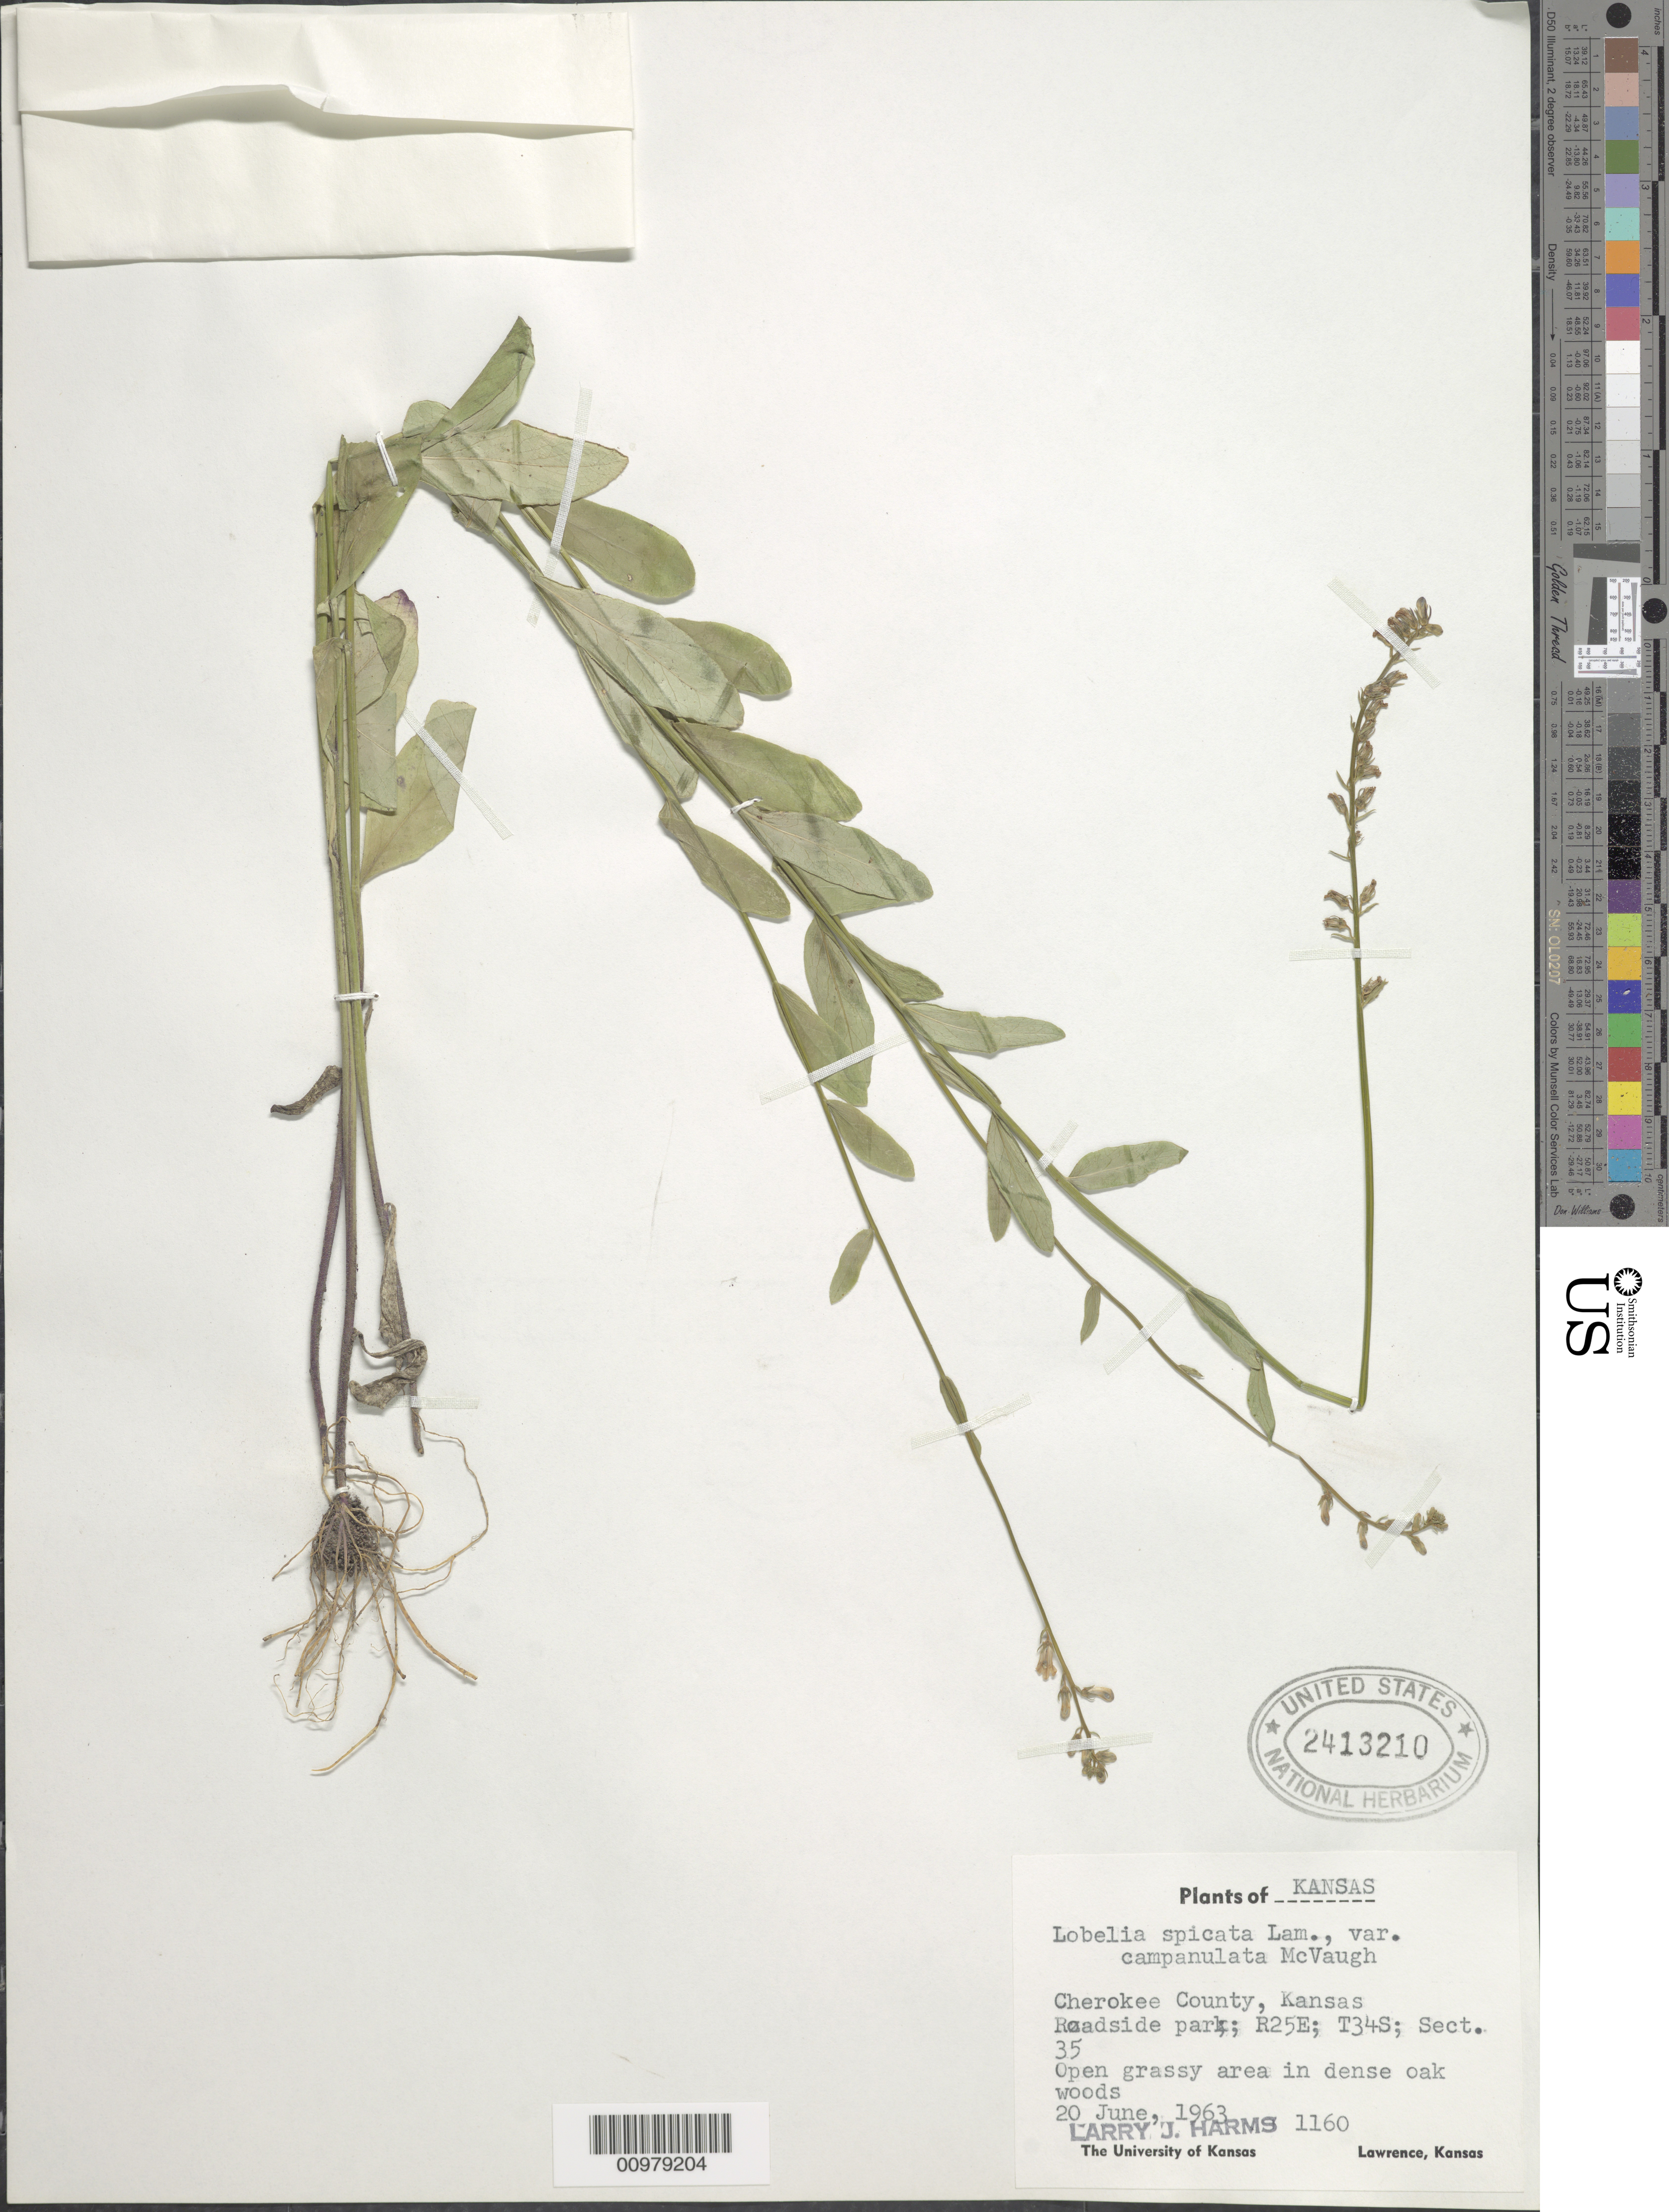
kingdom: Plantae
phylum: Tracheophyta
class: Magnoliopsida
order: Asterales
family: Campanulaceae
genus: Lobelia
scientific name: Lobelia spicata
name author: Lam.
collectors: L. Harms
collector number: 1160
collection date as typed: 20 Jun 1963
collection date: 1963-06-20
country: United States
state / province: Kansas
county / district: Cherokee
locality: Roadside Park; R25E; T34S; Sect. 35.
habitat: open grassy area in dense oak woods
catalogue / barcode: US 2413210